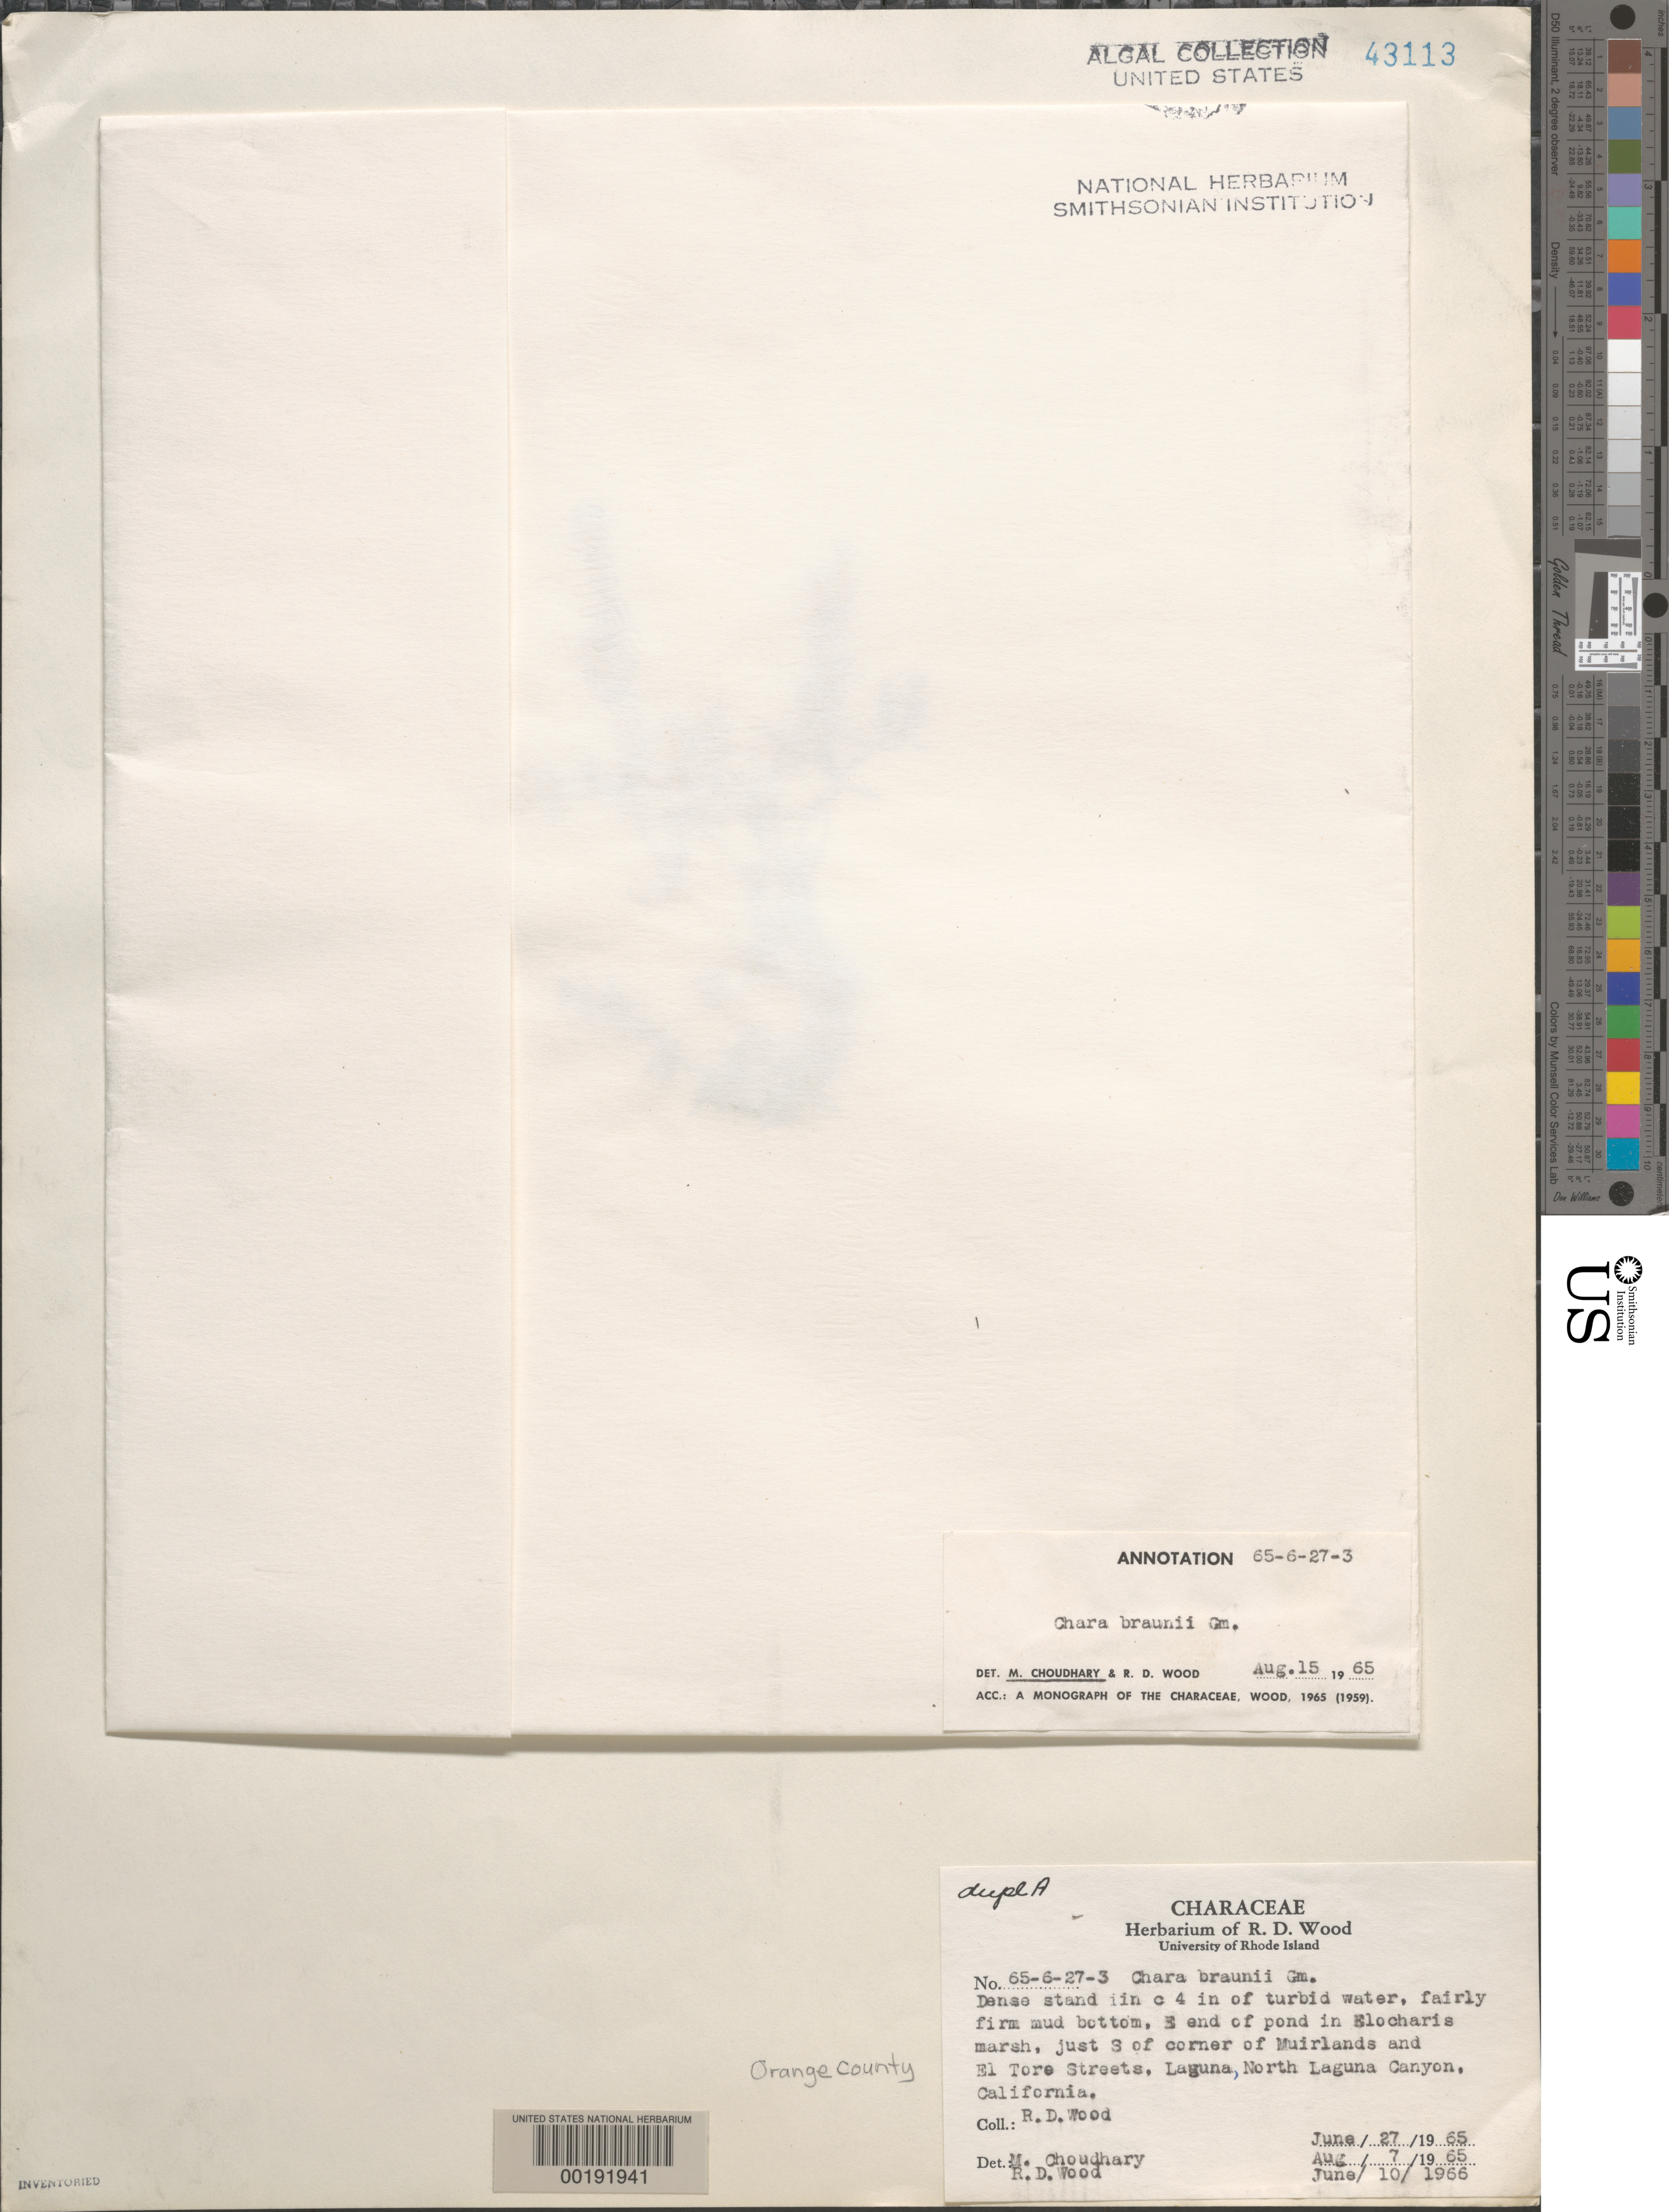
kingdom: Plantae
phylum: Charophyta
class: Charophyceae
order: Charales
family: Characeae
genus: Chara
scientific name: Chara braunii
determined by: Wood, R. D.; Choudhary, M. C.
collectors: R. Wood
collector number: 65-6-27-3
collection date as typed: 27 Jun 1965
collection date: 1965-06-27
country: United States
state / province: California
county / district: Orange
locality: Laguna, just south of Muirlands Street and El Toro Street, north Laguna Canyon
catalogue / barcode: US 43113